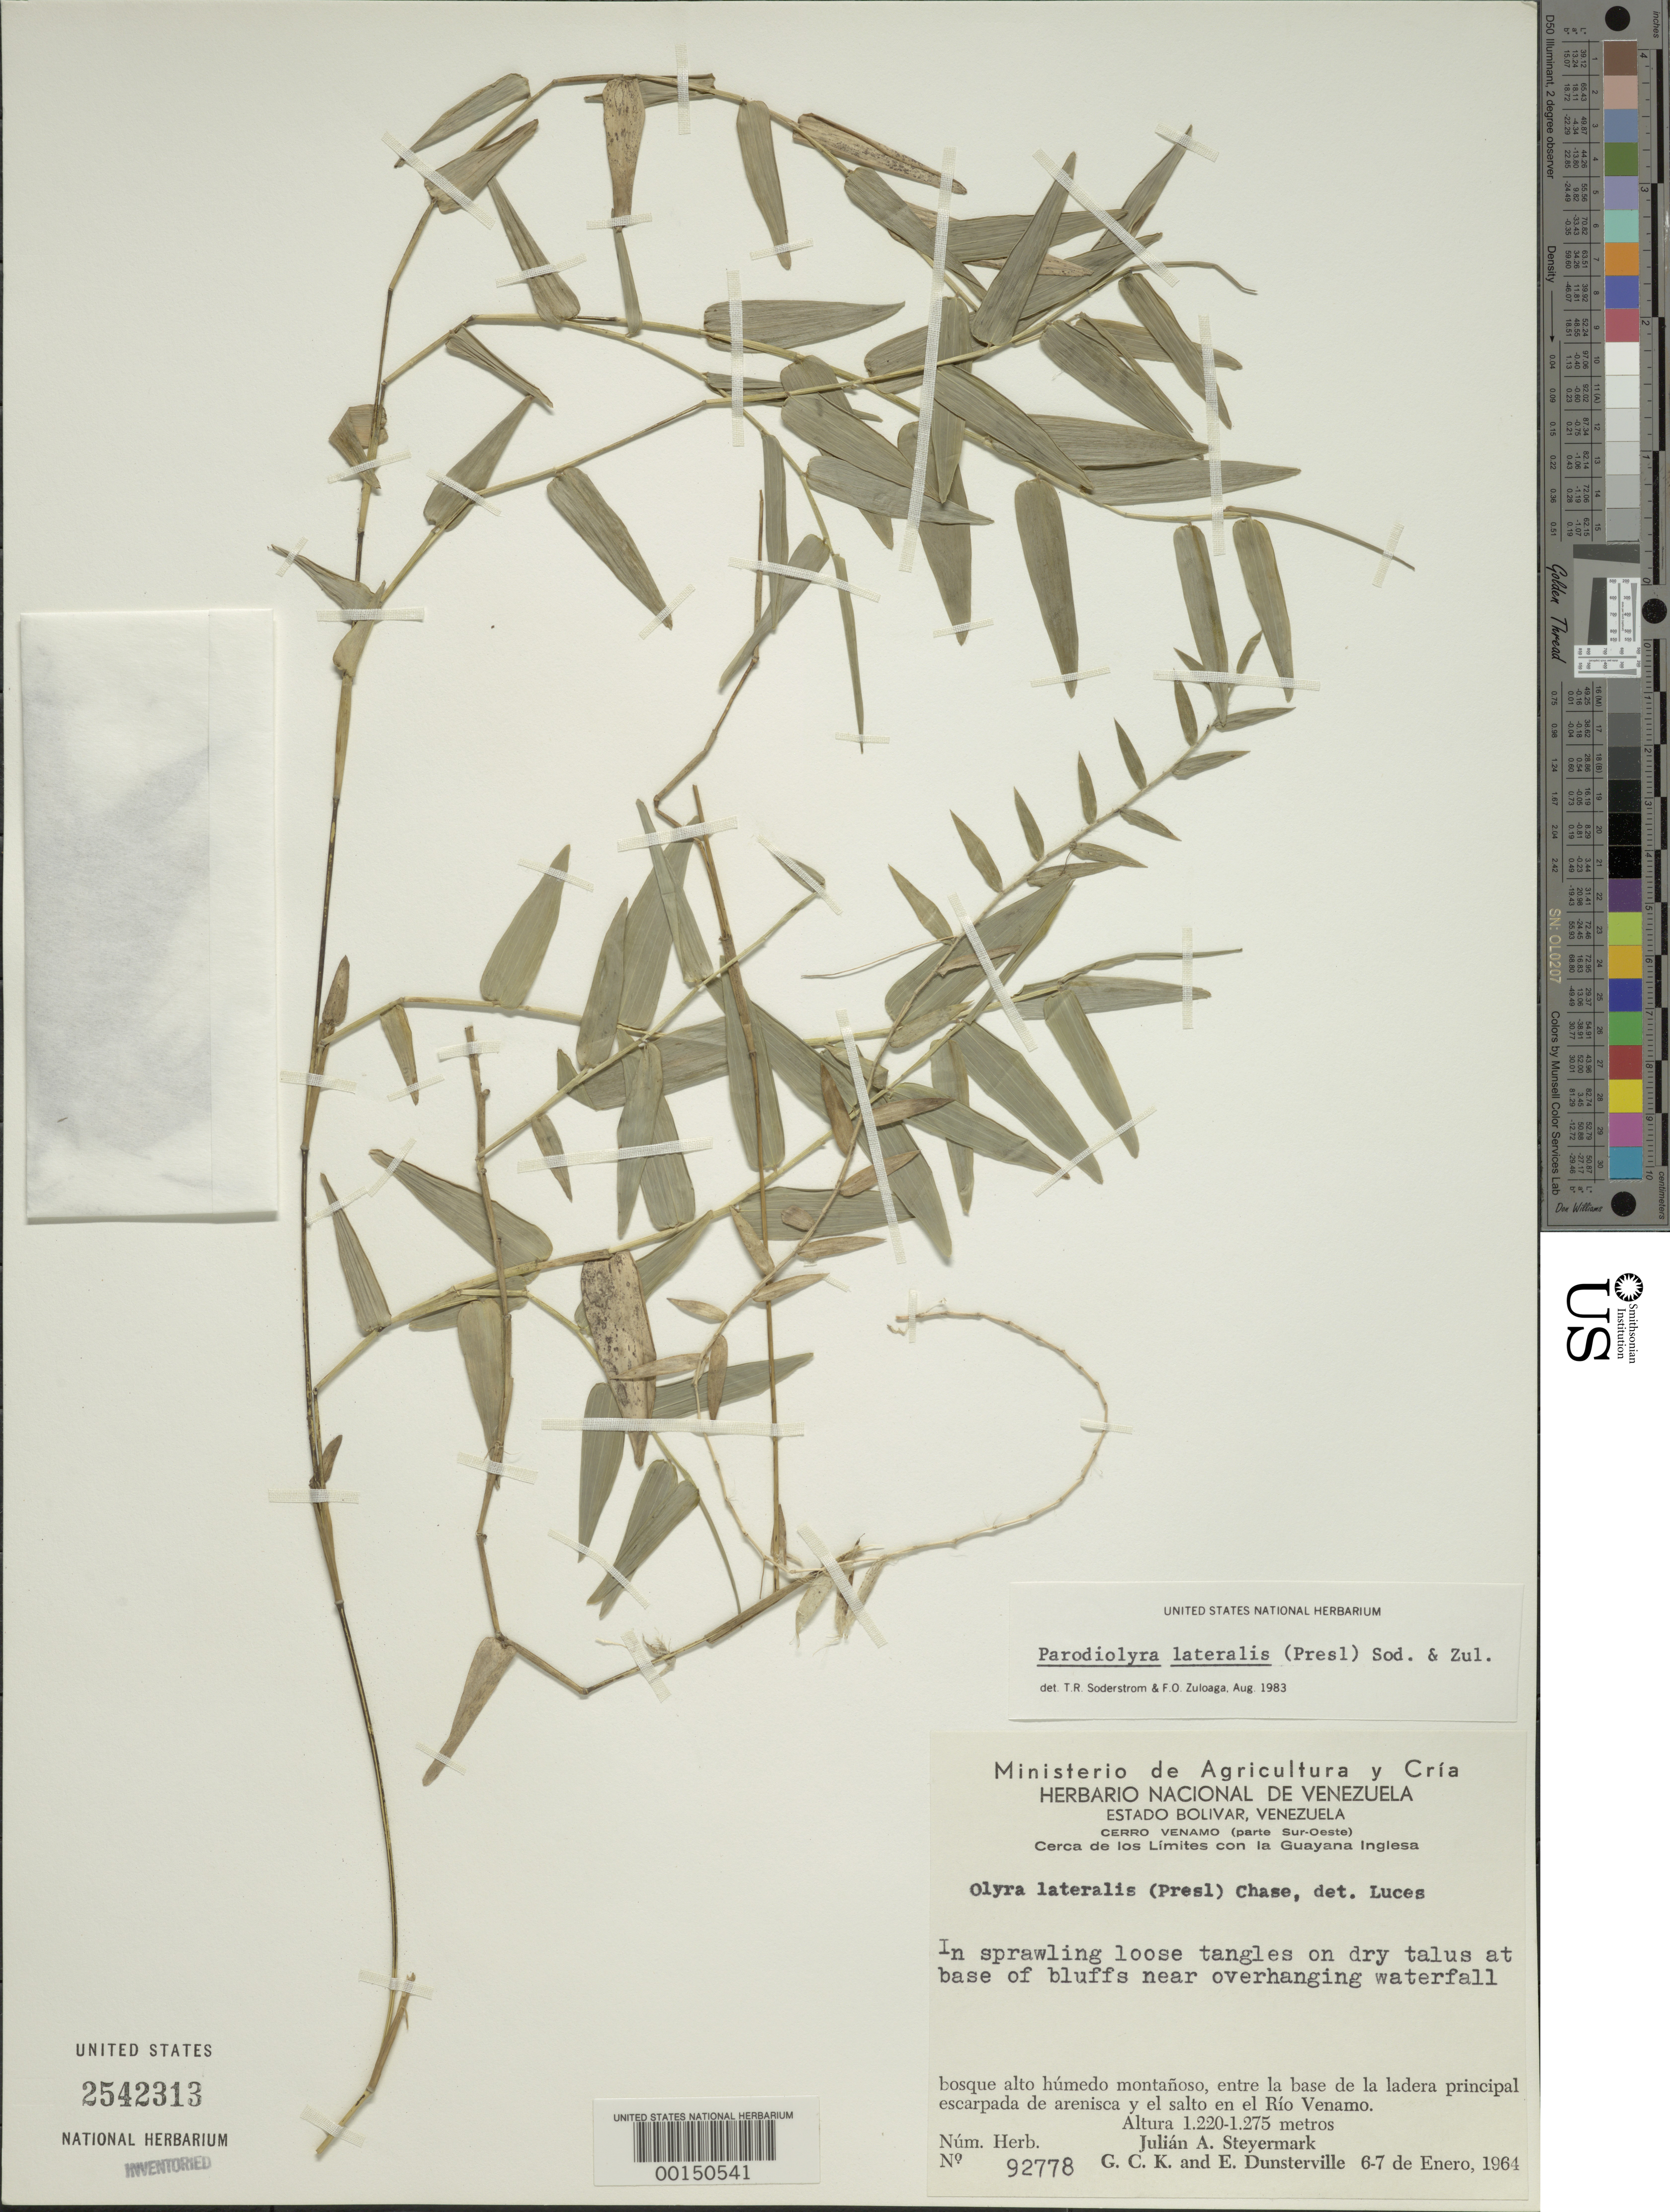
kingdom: Plantae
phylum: Tracheophyta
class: Liliopsida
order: Poales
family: Poaceae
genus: Parodiolyra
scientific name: Parodiolyra lateralis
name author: (J. Presl ex Nees) Soderstr. & Zuloaga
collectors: J. Steyermark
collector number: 92778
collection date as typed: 06 Jan 1964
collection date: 1964-01-06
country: Venezuela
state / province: Bolivar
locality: Cerro venamo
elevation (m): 1220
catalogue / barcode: US 2542313